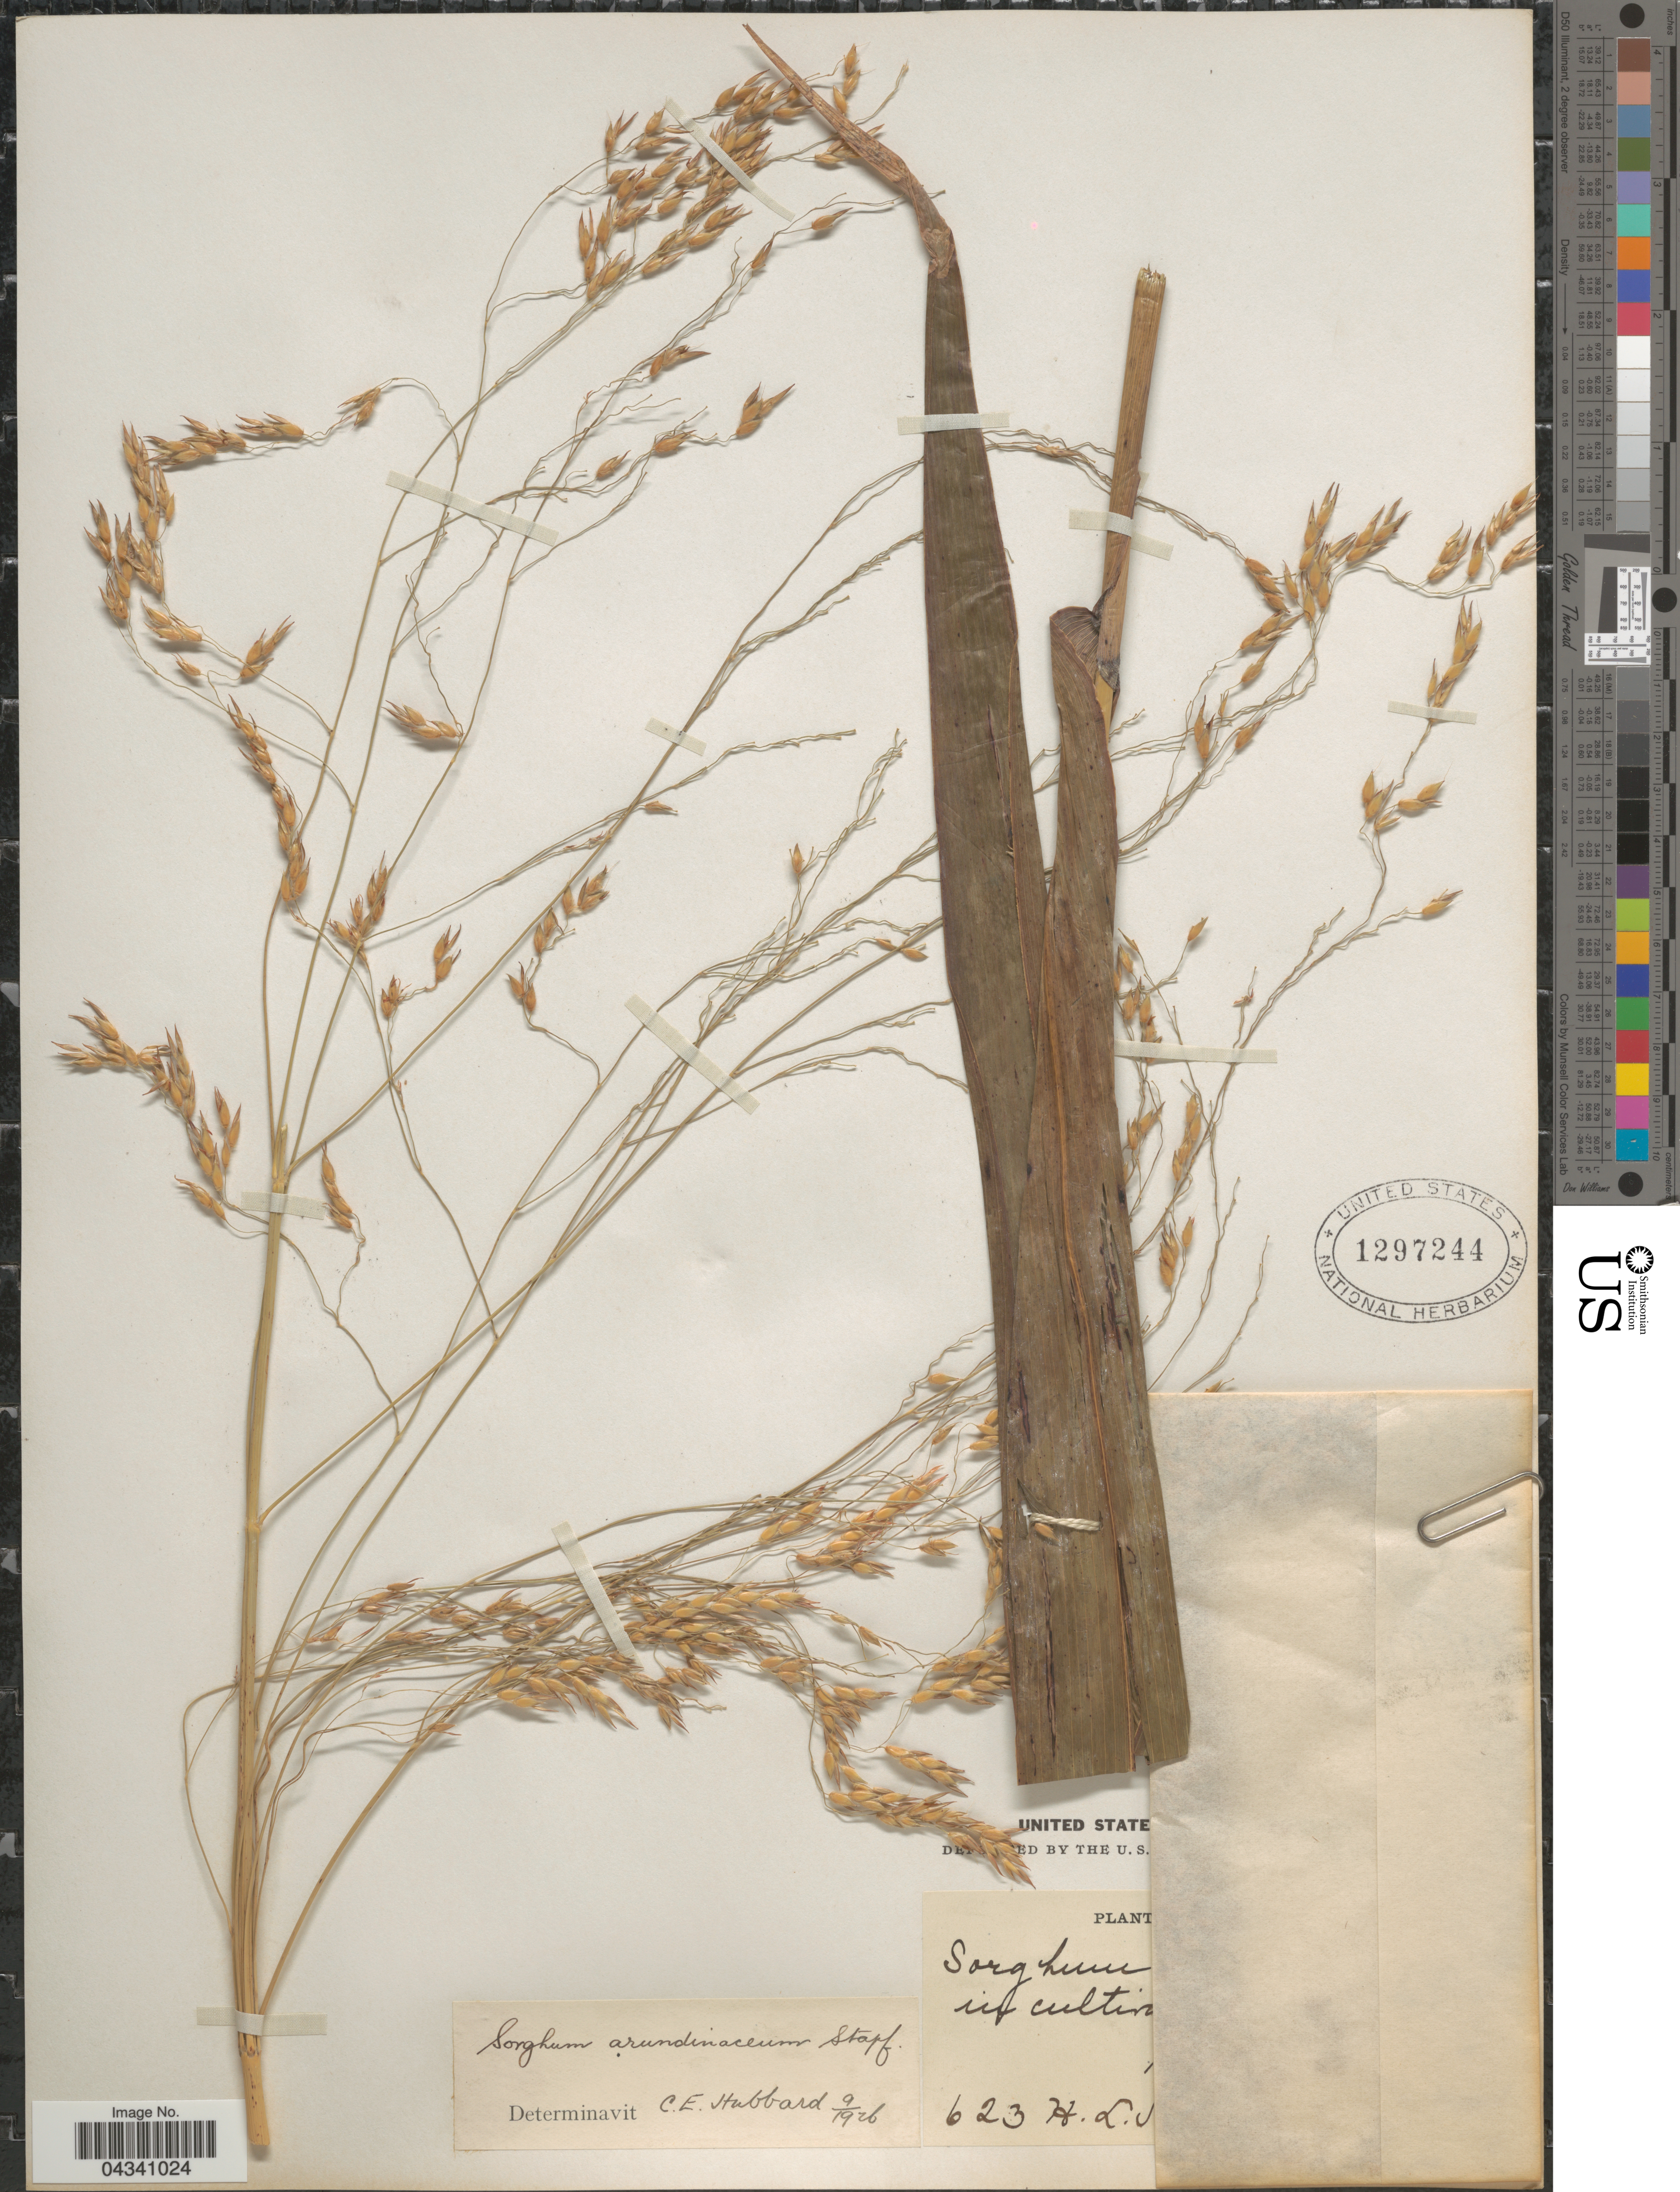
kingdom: Plantae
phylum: Tracheophyta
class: Liliopsida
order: Poales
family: Poaceae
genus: Sorghum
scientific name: Sorghum arundinaceum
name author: (Desv.) Stapf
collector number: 623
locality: In cultiv [illegible text].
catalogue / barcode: US 1297244